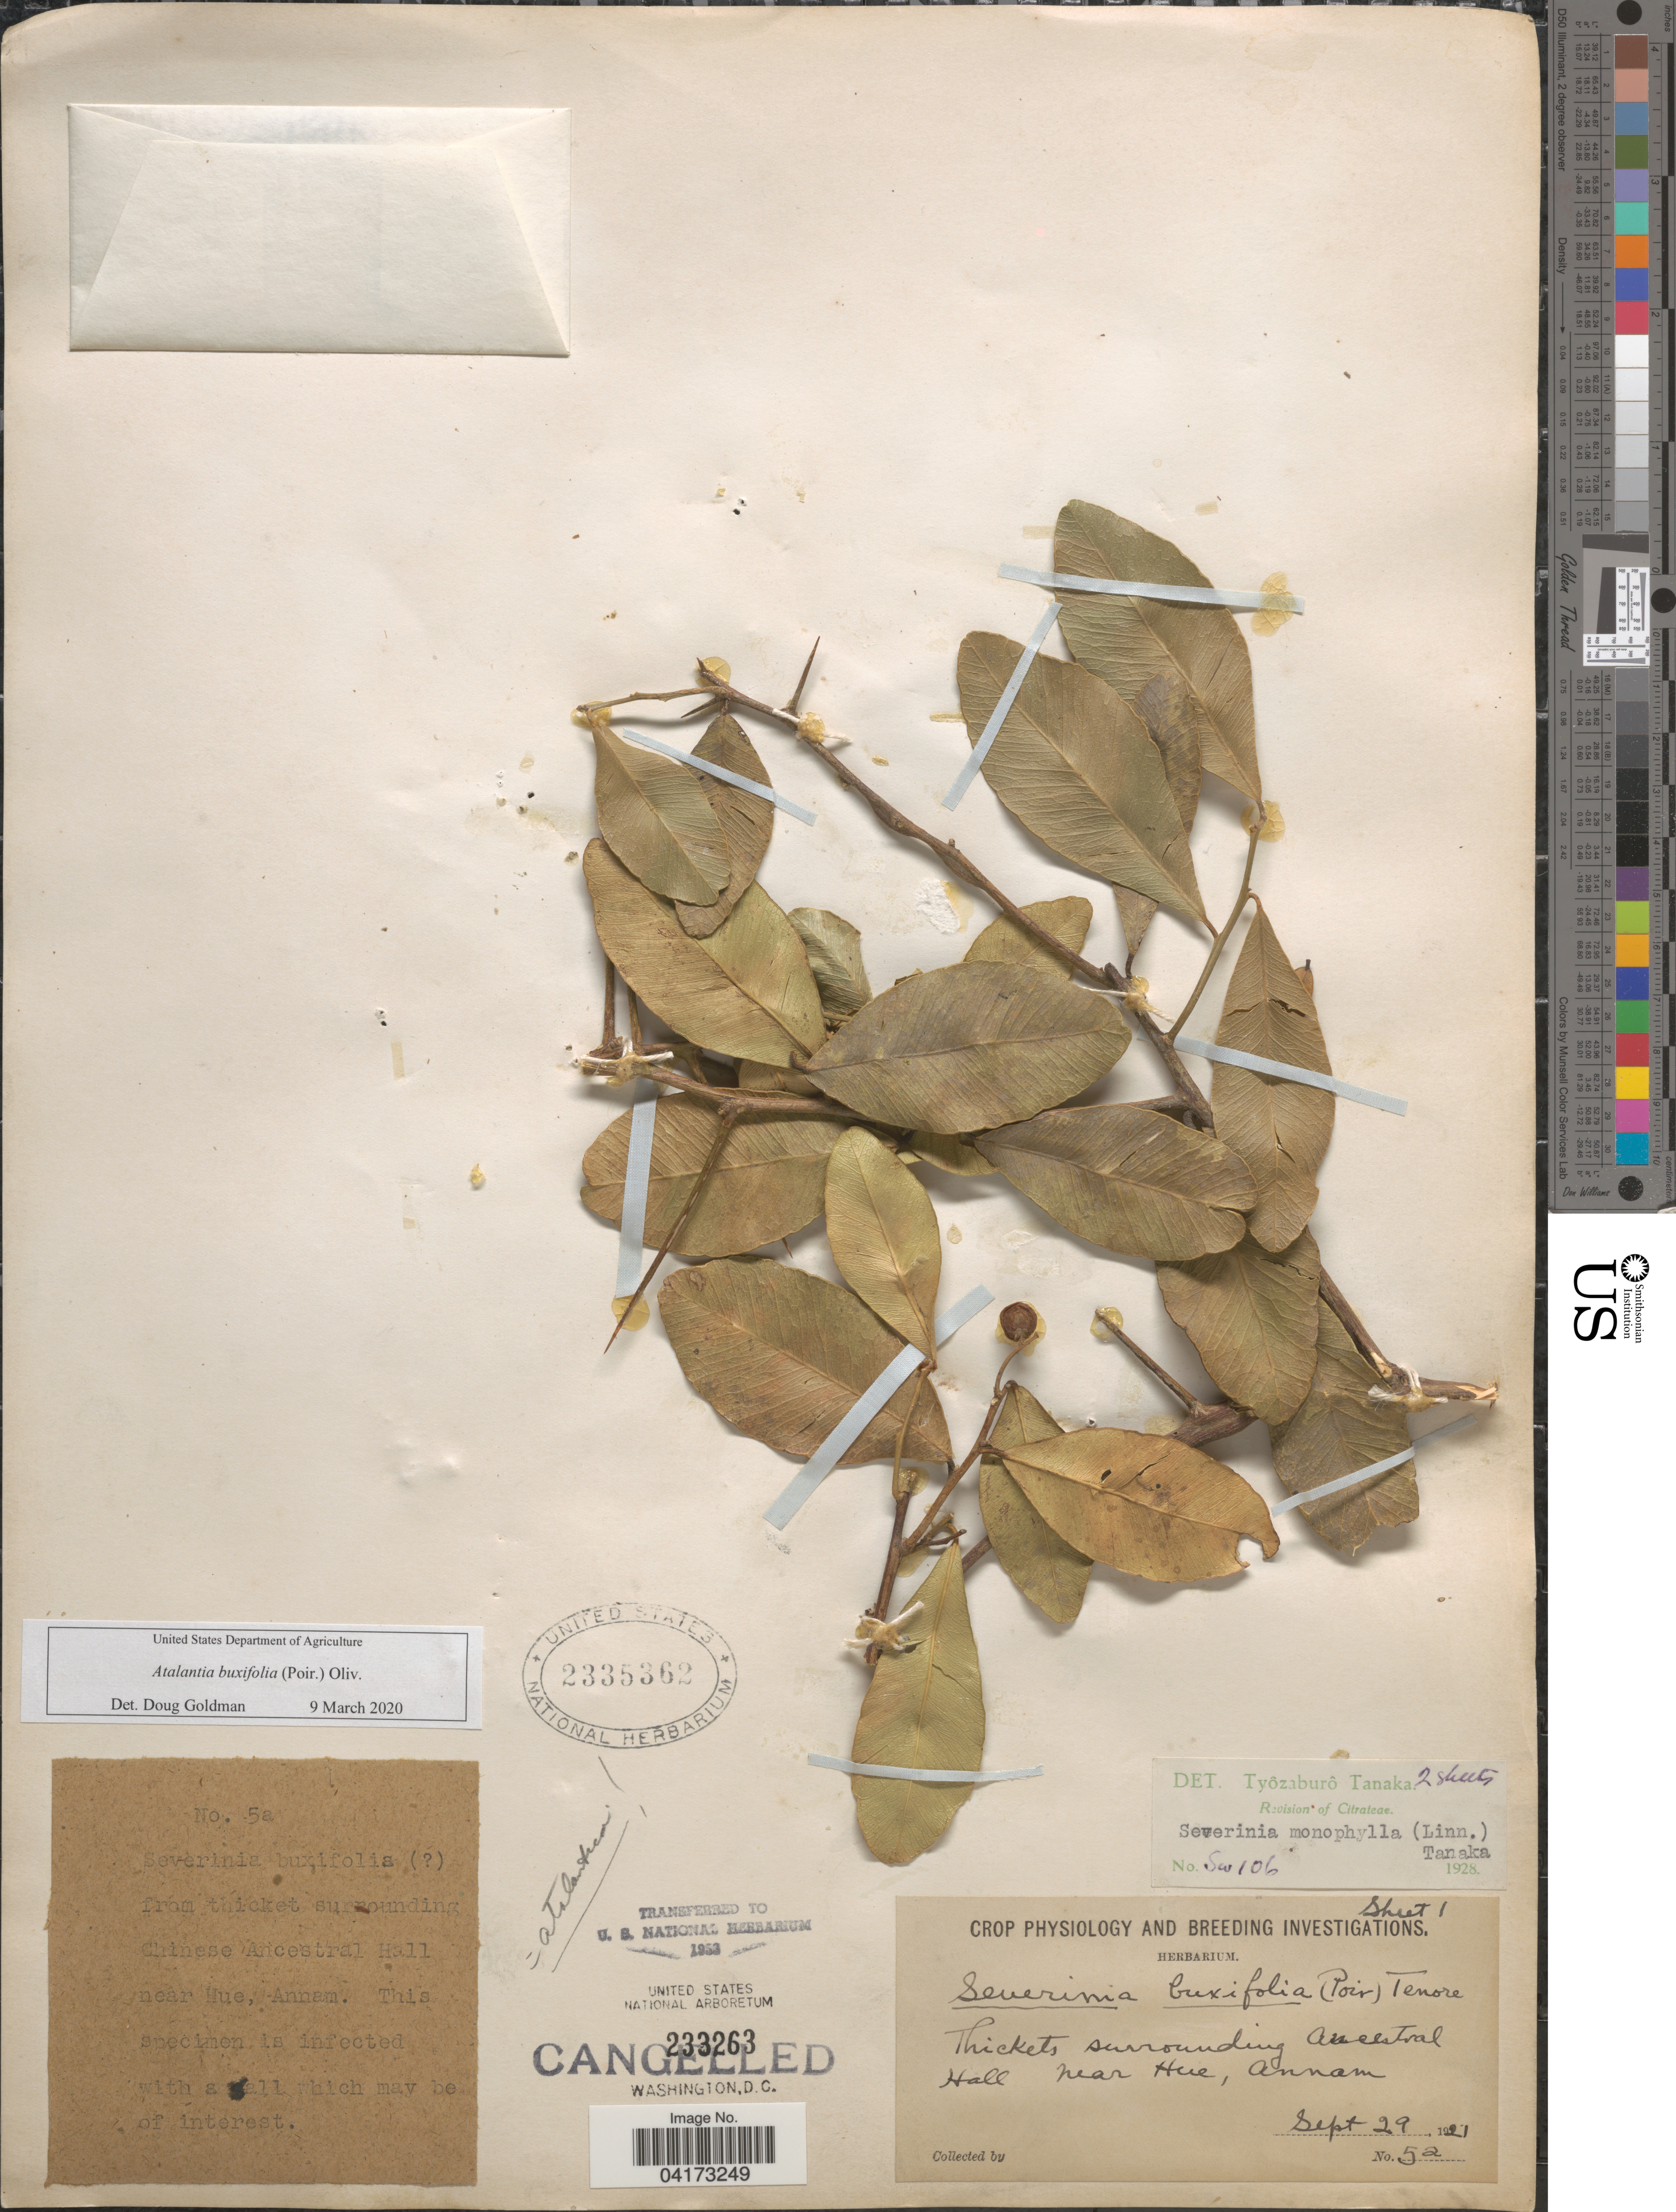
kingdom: Plantae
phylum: Tracheophyta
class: Magnoliopsida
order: Sapindales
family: Rutaceae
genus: Atalantia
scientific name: Atalantia buxifolia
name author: (Poir.) Oliv.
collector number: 5a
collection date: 1921-09-29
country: Vietnam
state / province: Thua Thien-Hue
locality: Thickets surrounding Ancestral Hall near Hue, Annam.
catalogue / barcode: US 2335362